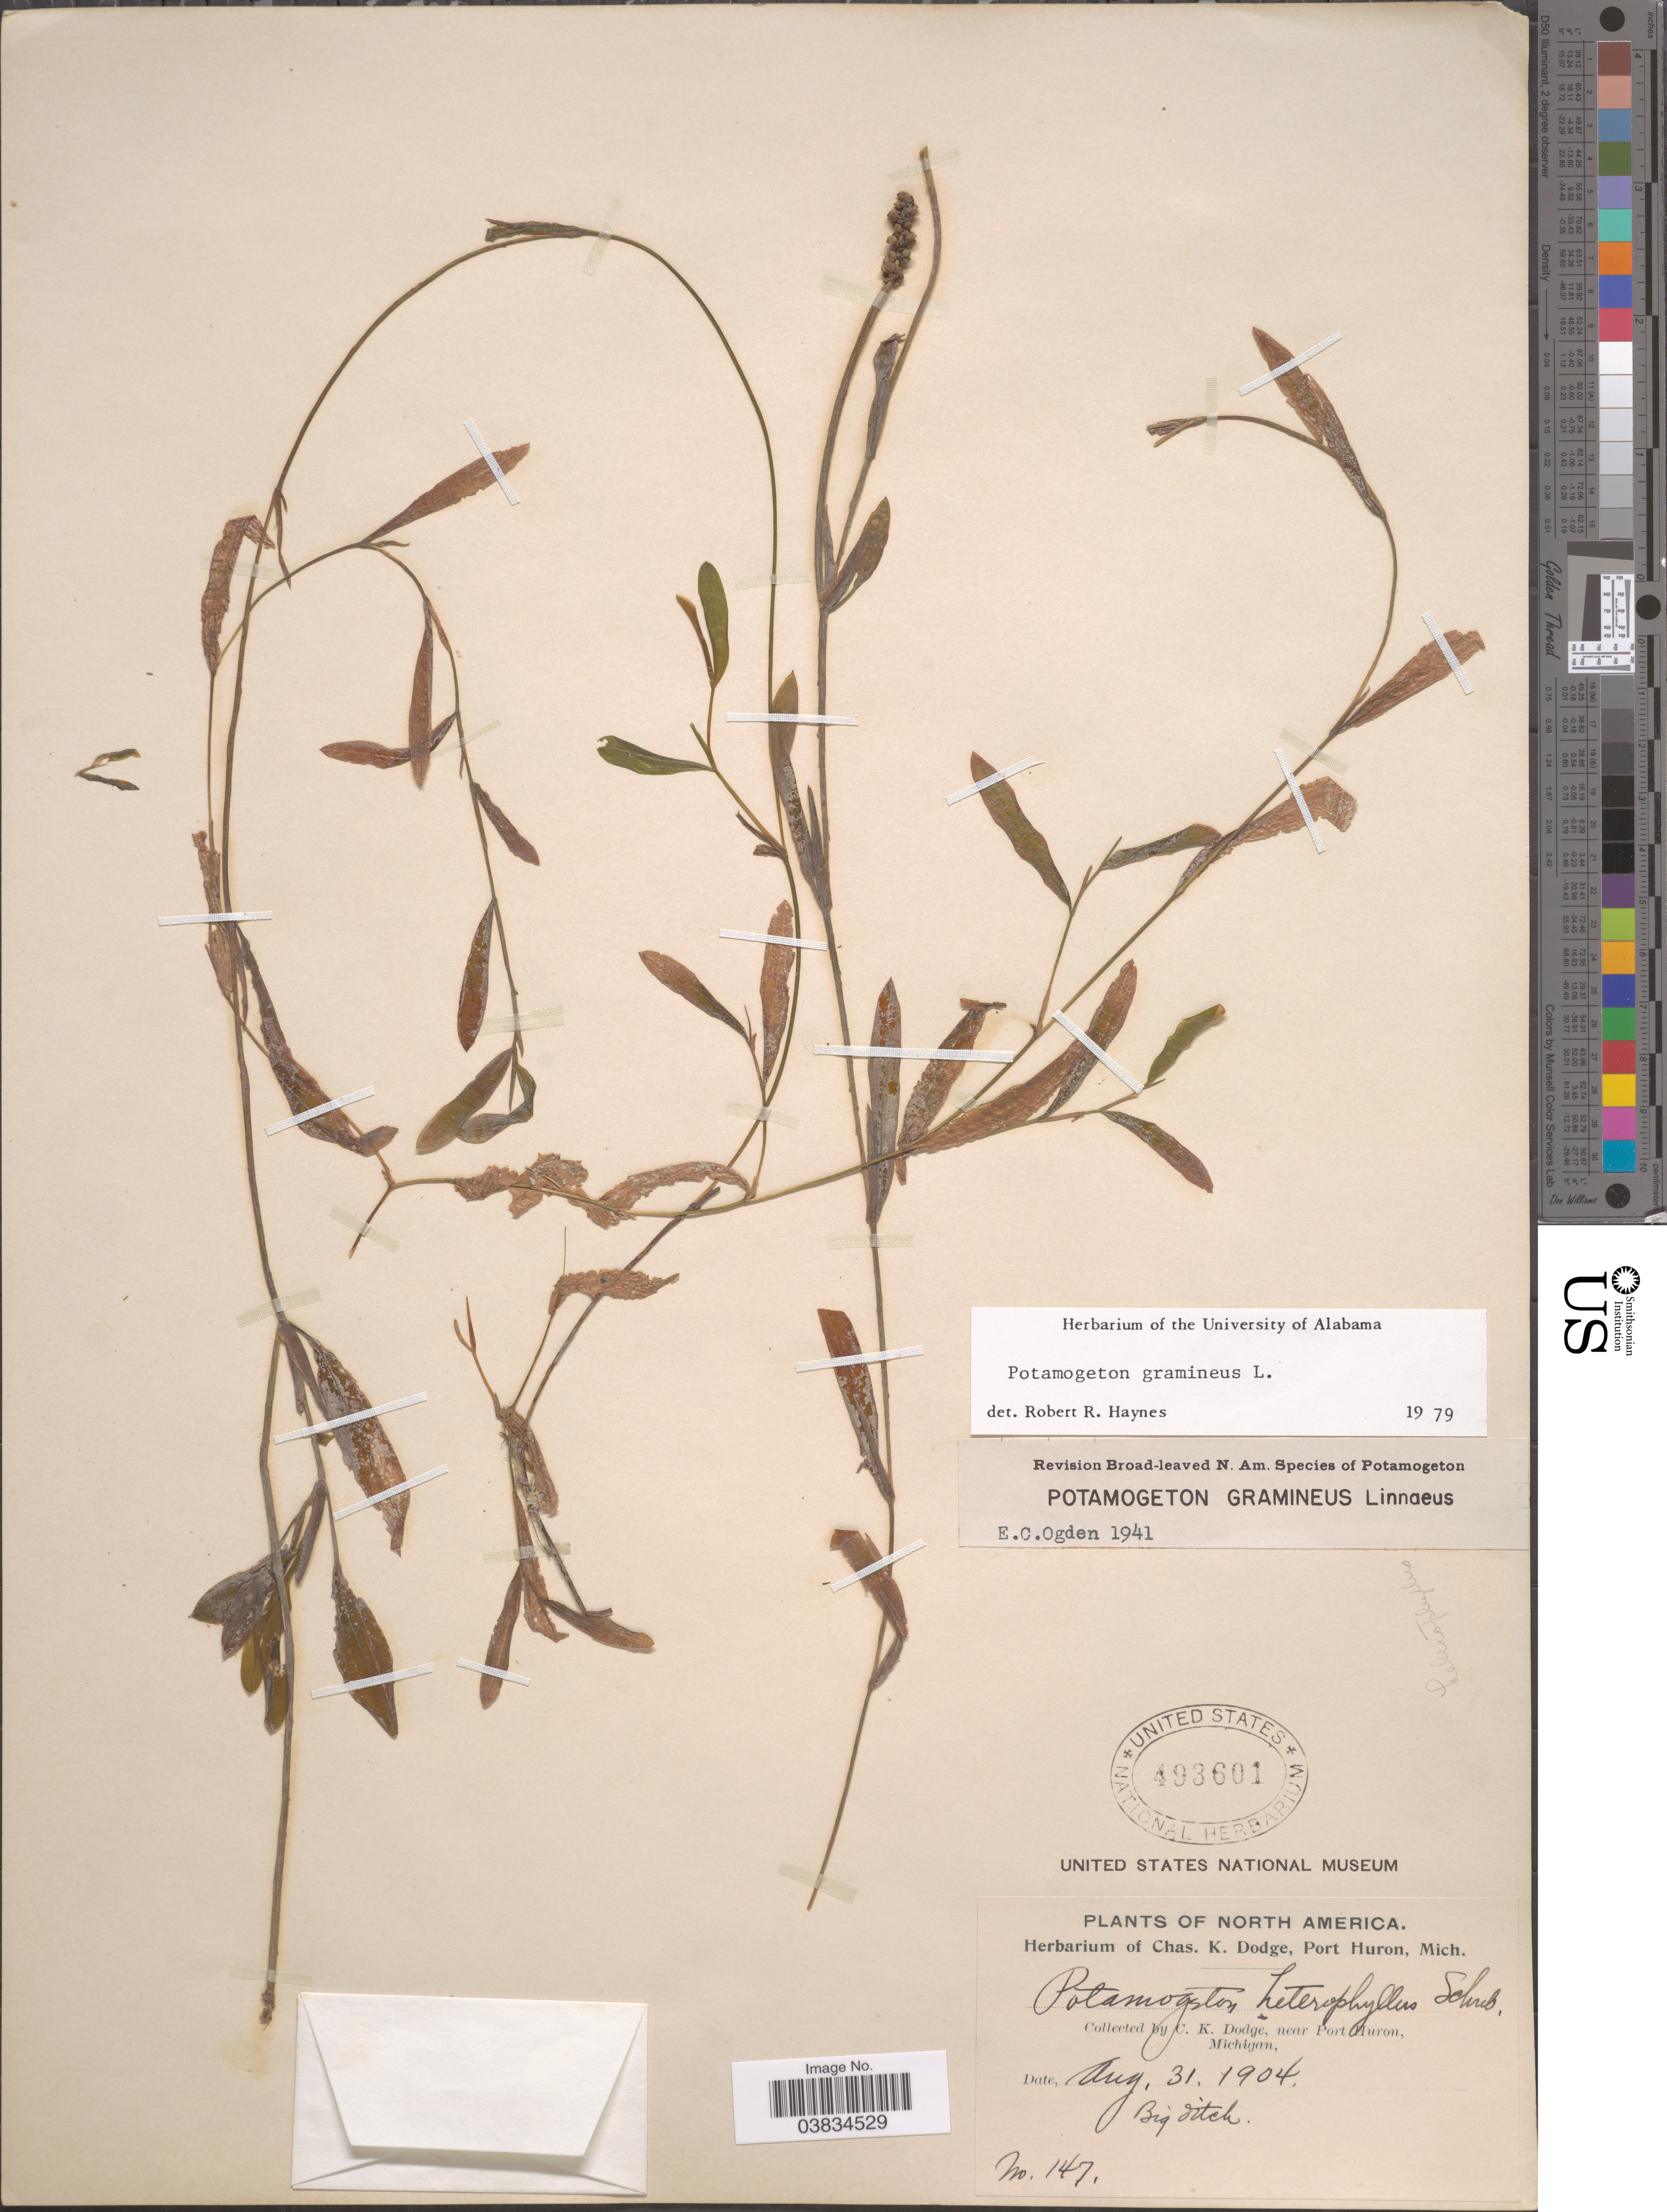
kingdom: Plantae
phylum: Tracheophyta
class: Liliopsida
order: Alismatales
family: Potamogetonaceae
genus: Potamogeton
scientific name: Potamogeton gramineus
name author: L.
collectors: C. K. Dodge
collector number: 147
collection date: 1904-08-31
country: United States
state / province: Michigan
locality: North America. Near Port Huron. Big ditch.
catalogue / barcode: US 493601